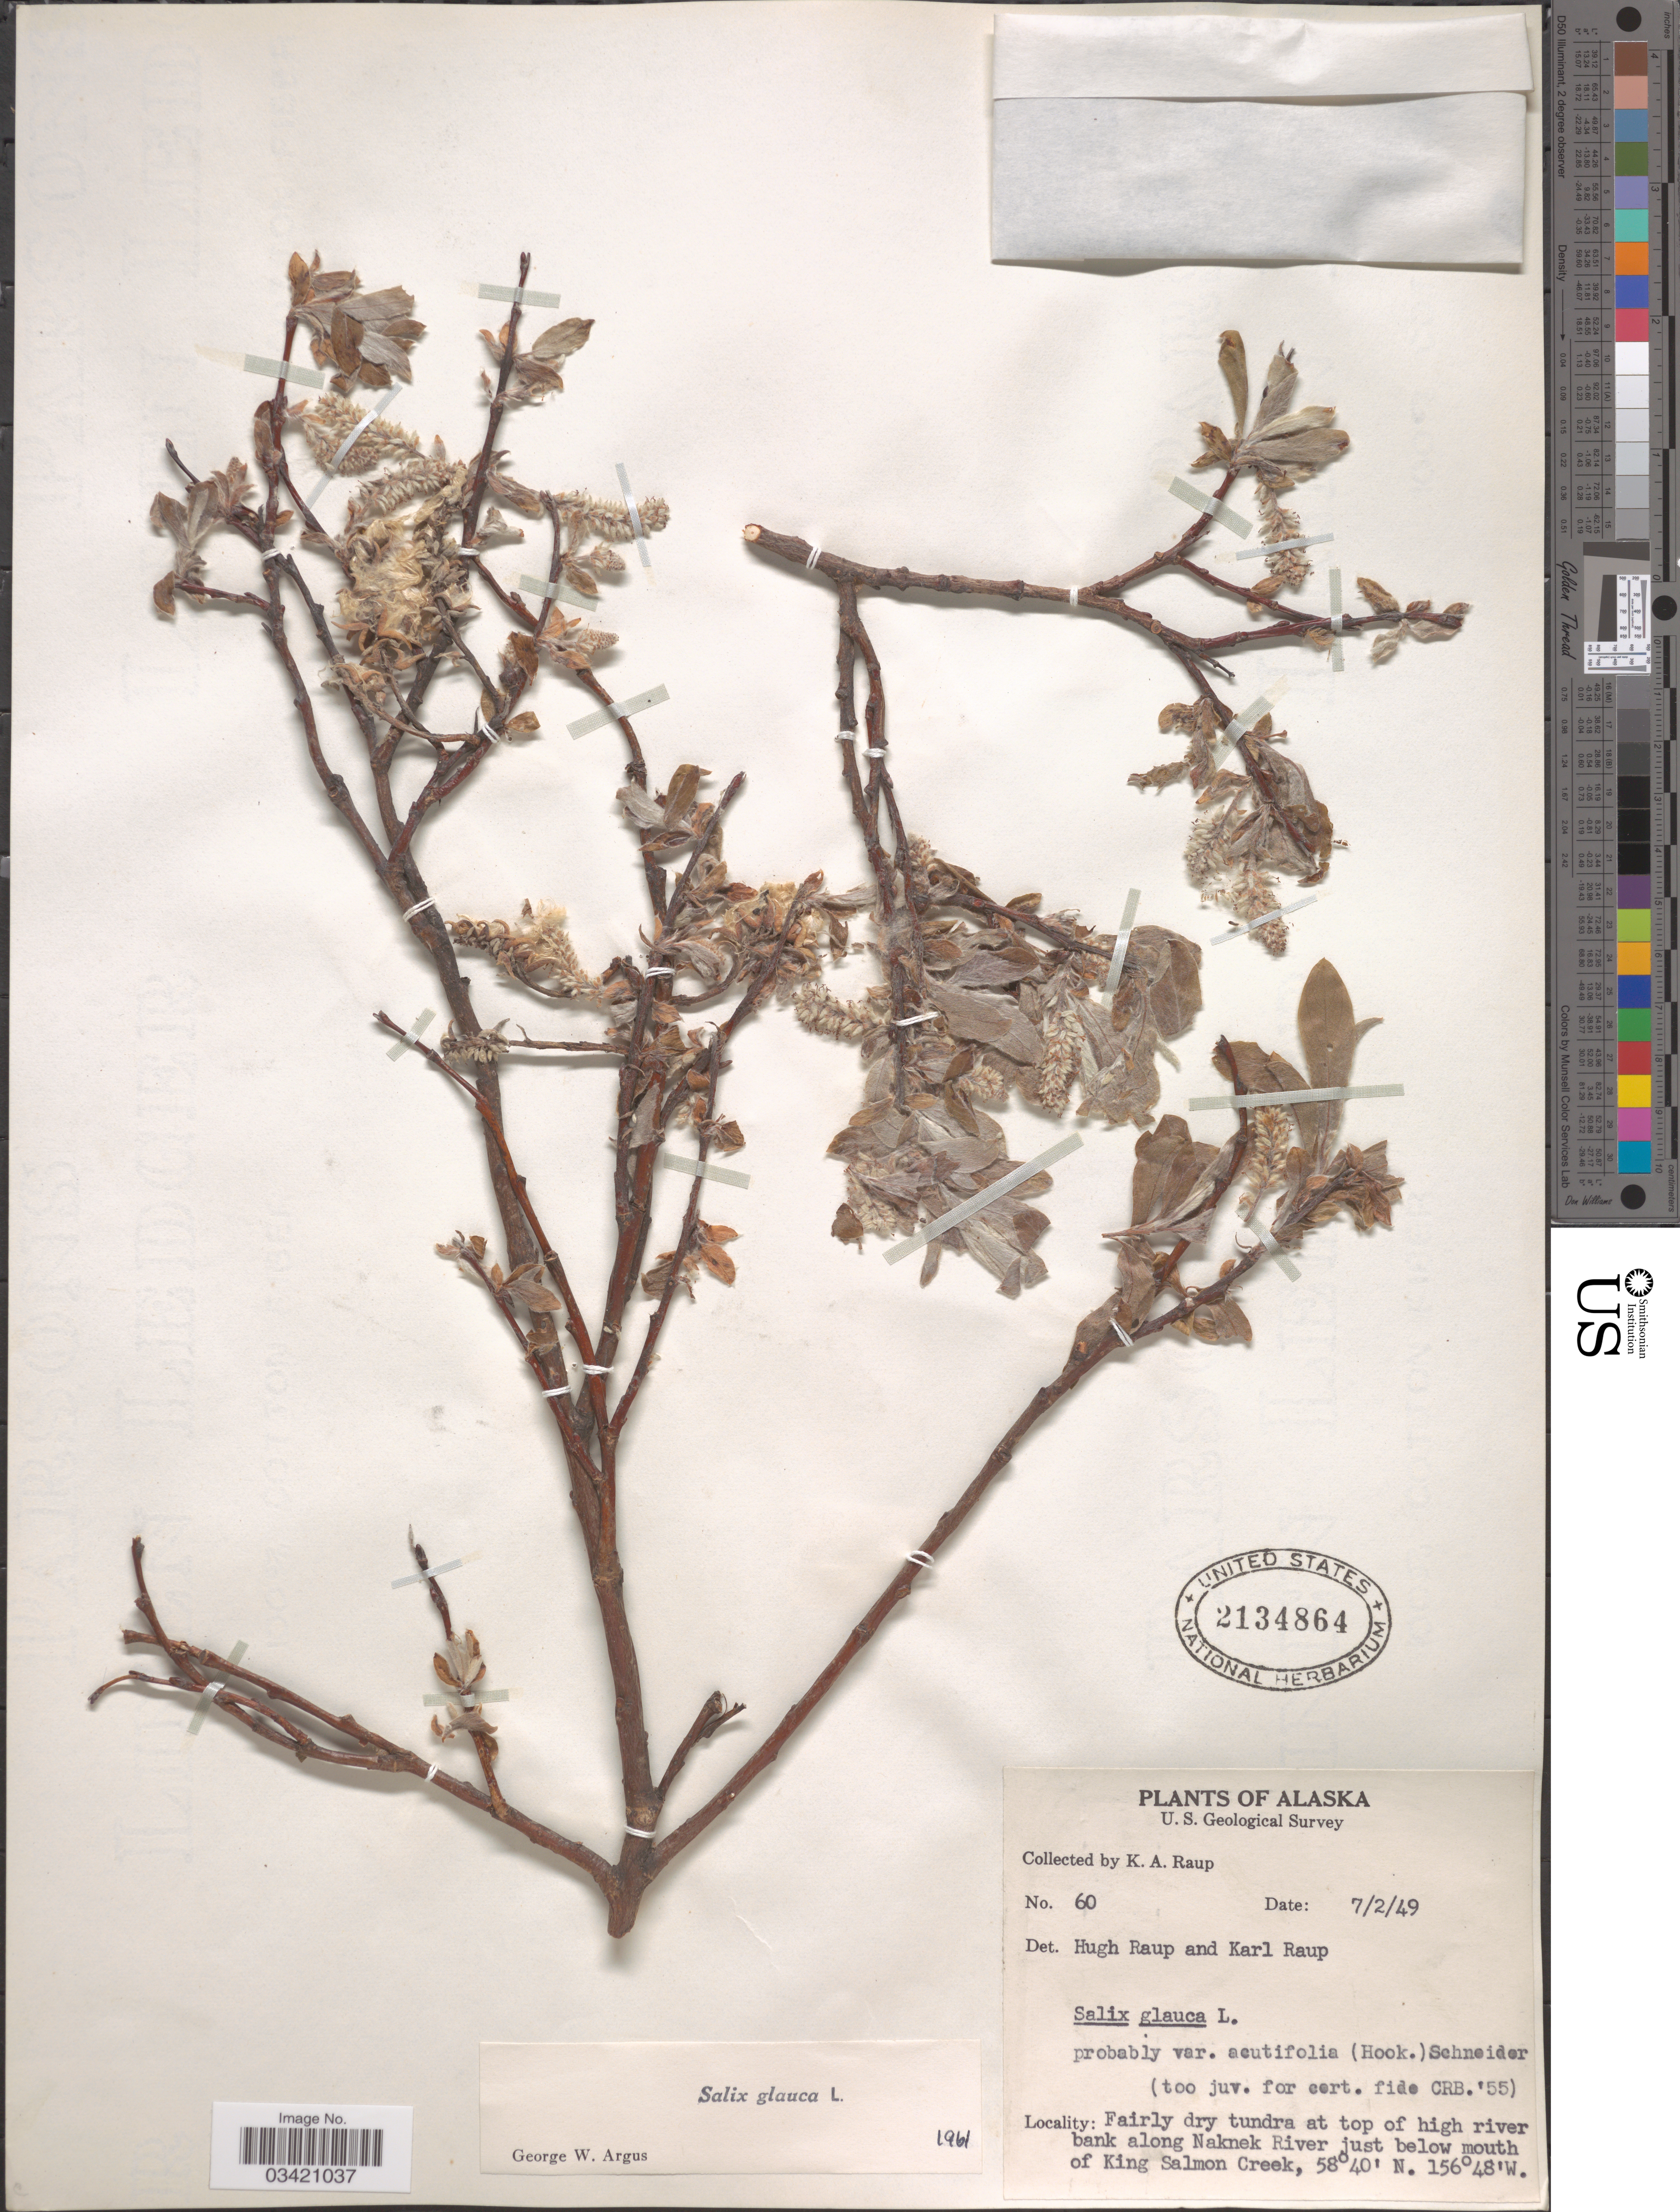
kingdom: Plantae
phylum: Tracheophyta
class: Magnoliopsida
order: Malpighiales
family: Salicaceae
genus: Salix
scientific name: Salix glauca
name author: L.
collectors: K. Raup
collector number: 60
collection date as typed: Transcribed d/m/y: 2/7/49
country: United States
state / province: Alaska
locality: Fairly dry tundra at top of high river bank along Naknek River just below mouth of King Salmon Creek.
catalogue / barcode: US 2134864